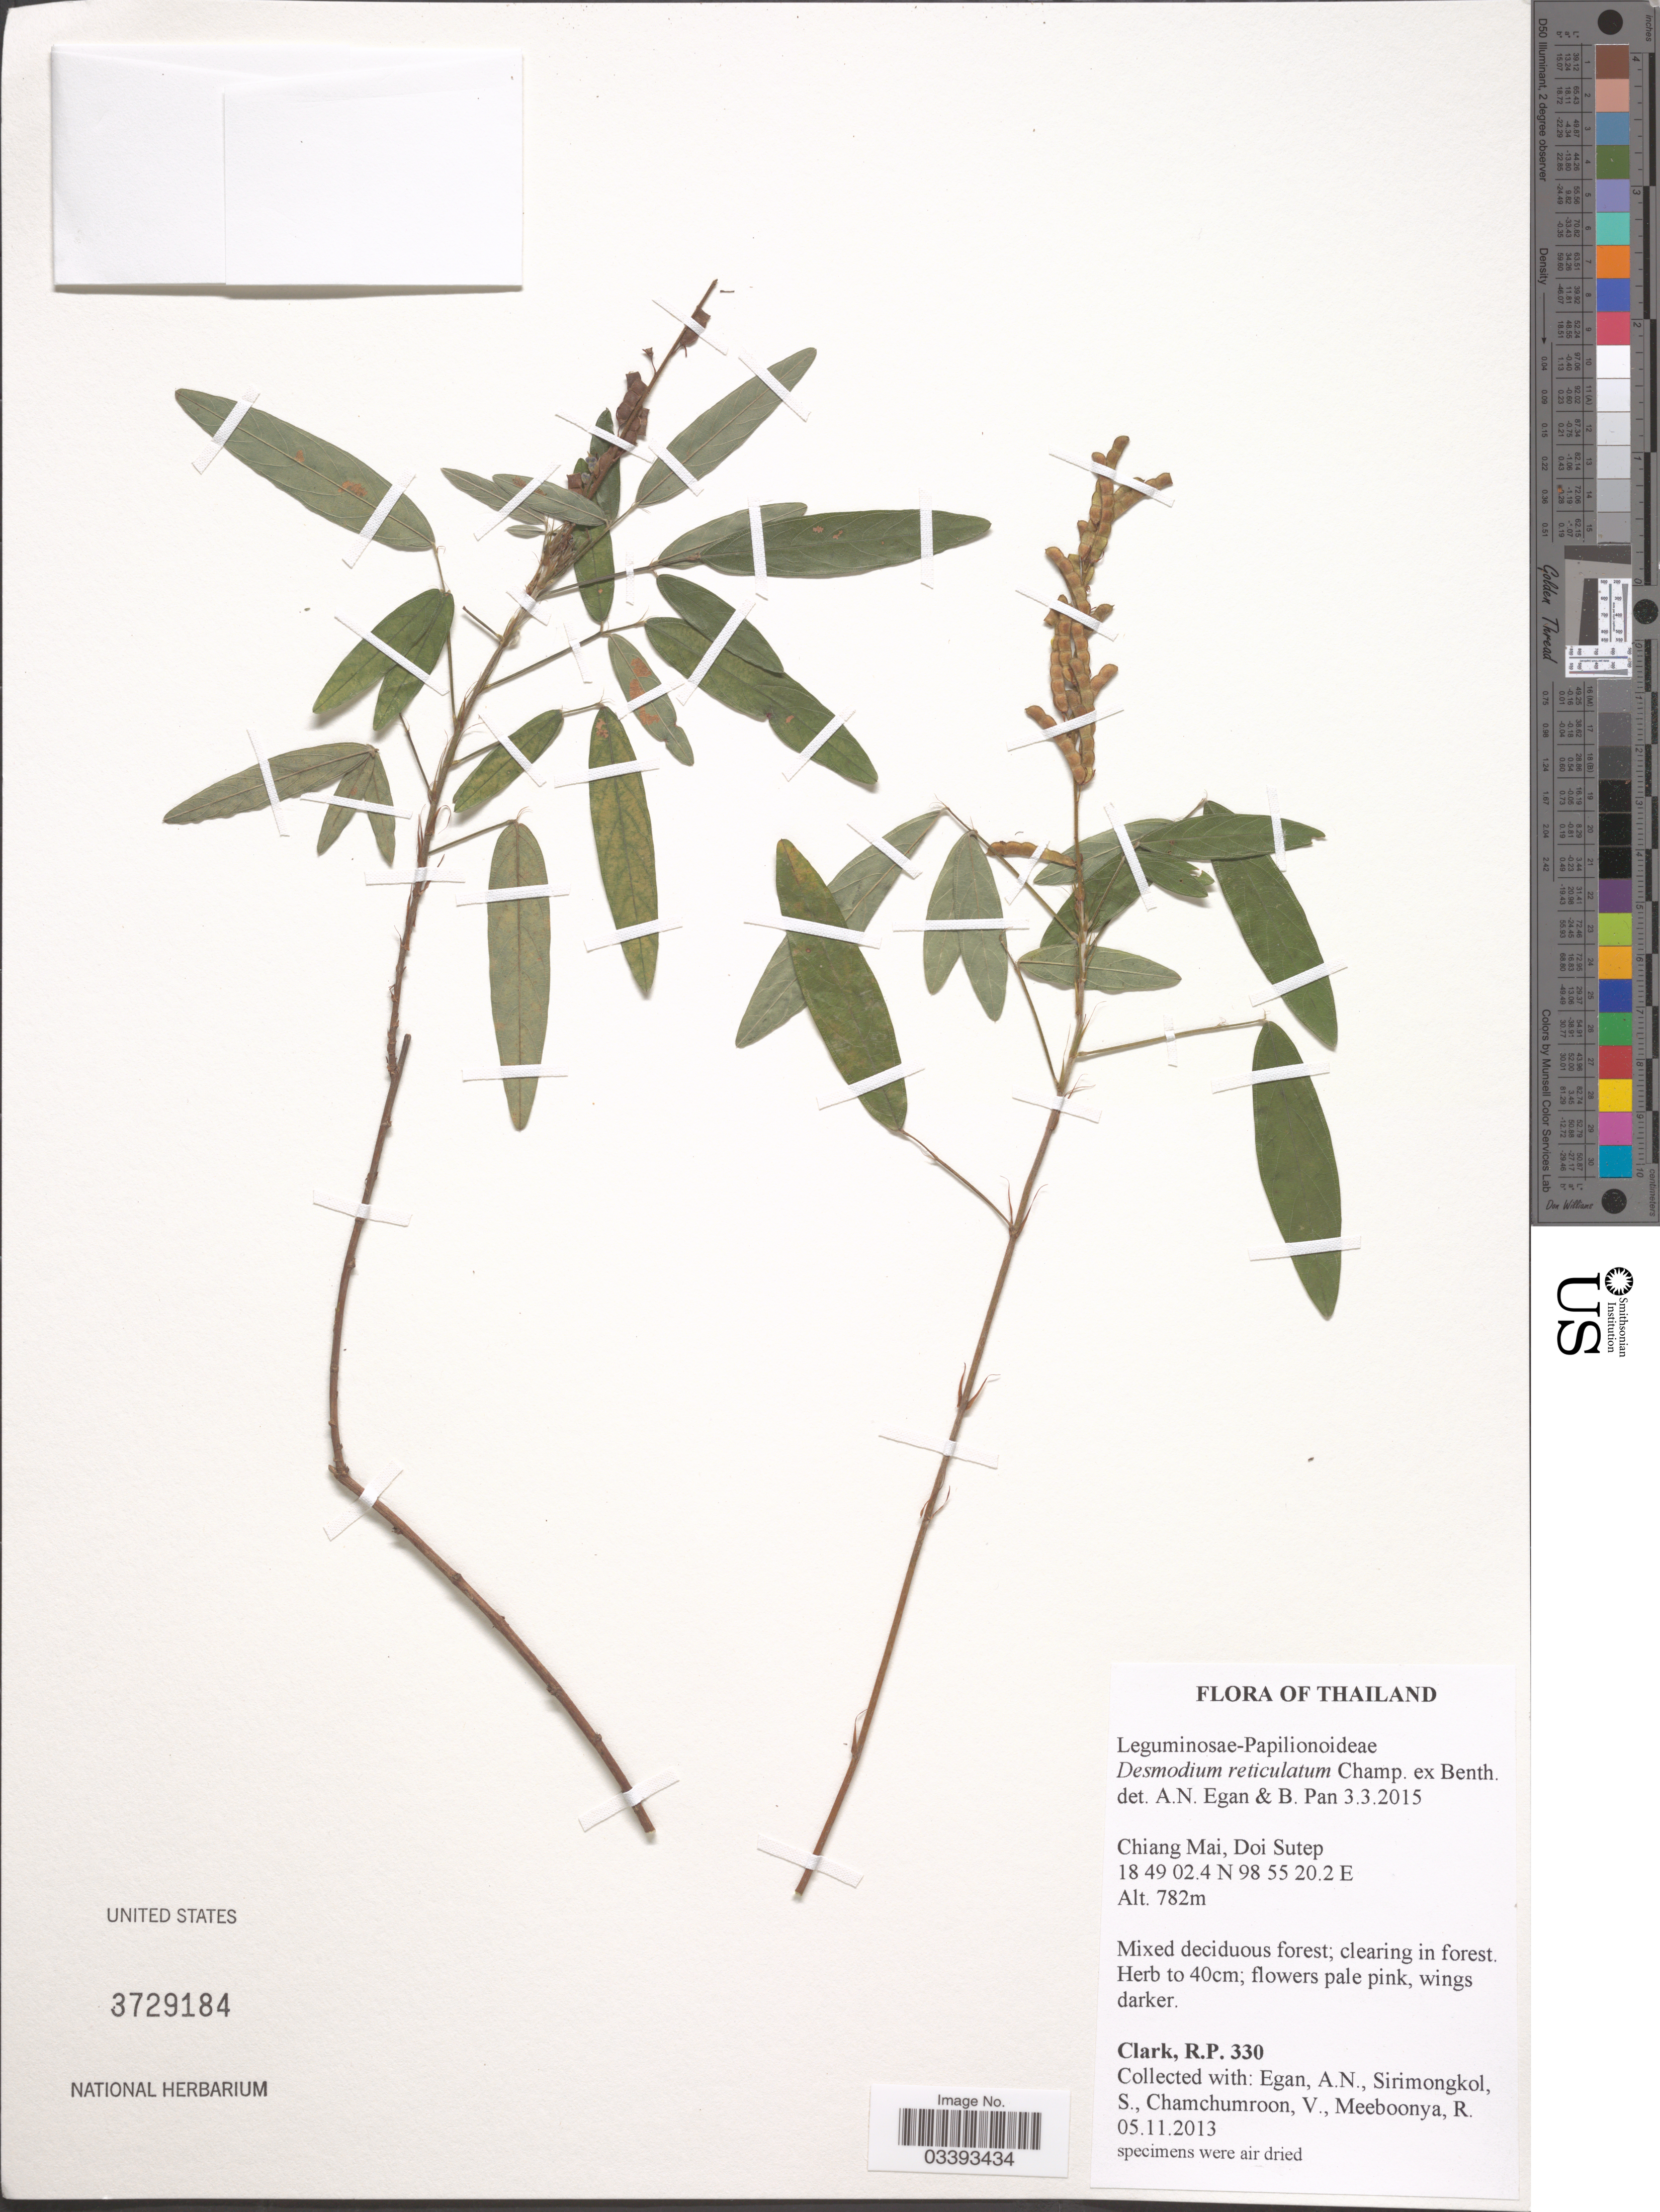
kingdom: Plantae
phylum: Tracheophyta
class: Magnoliopsida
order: Fabales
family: Fabaceae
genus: Grona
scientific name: Grona reticulata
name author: (Champ. ex Benth.) H. Ohashi & K. Ohashi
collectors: R. P. Clark, A. N. Egan, S. Sirimongkol, V. Chamchumroon & R. Meeboonya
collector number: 330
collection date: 2013-11-05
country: Thailand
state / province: Chiang Mai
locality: Doi Sutep.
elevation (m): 782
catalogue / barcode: US 3729184